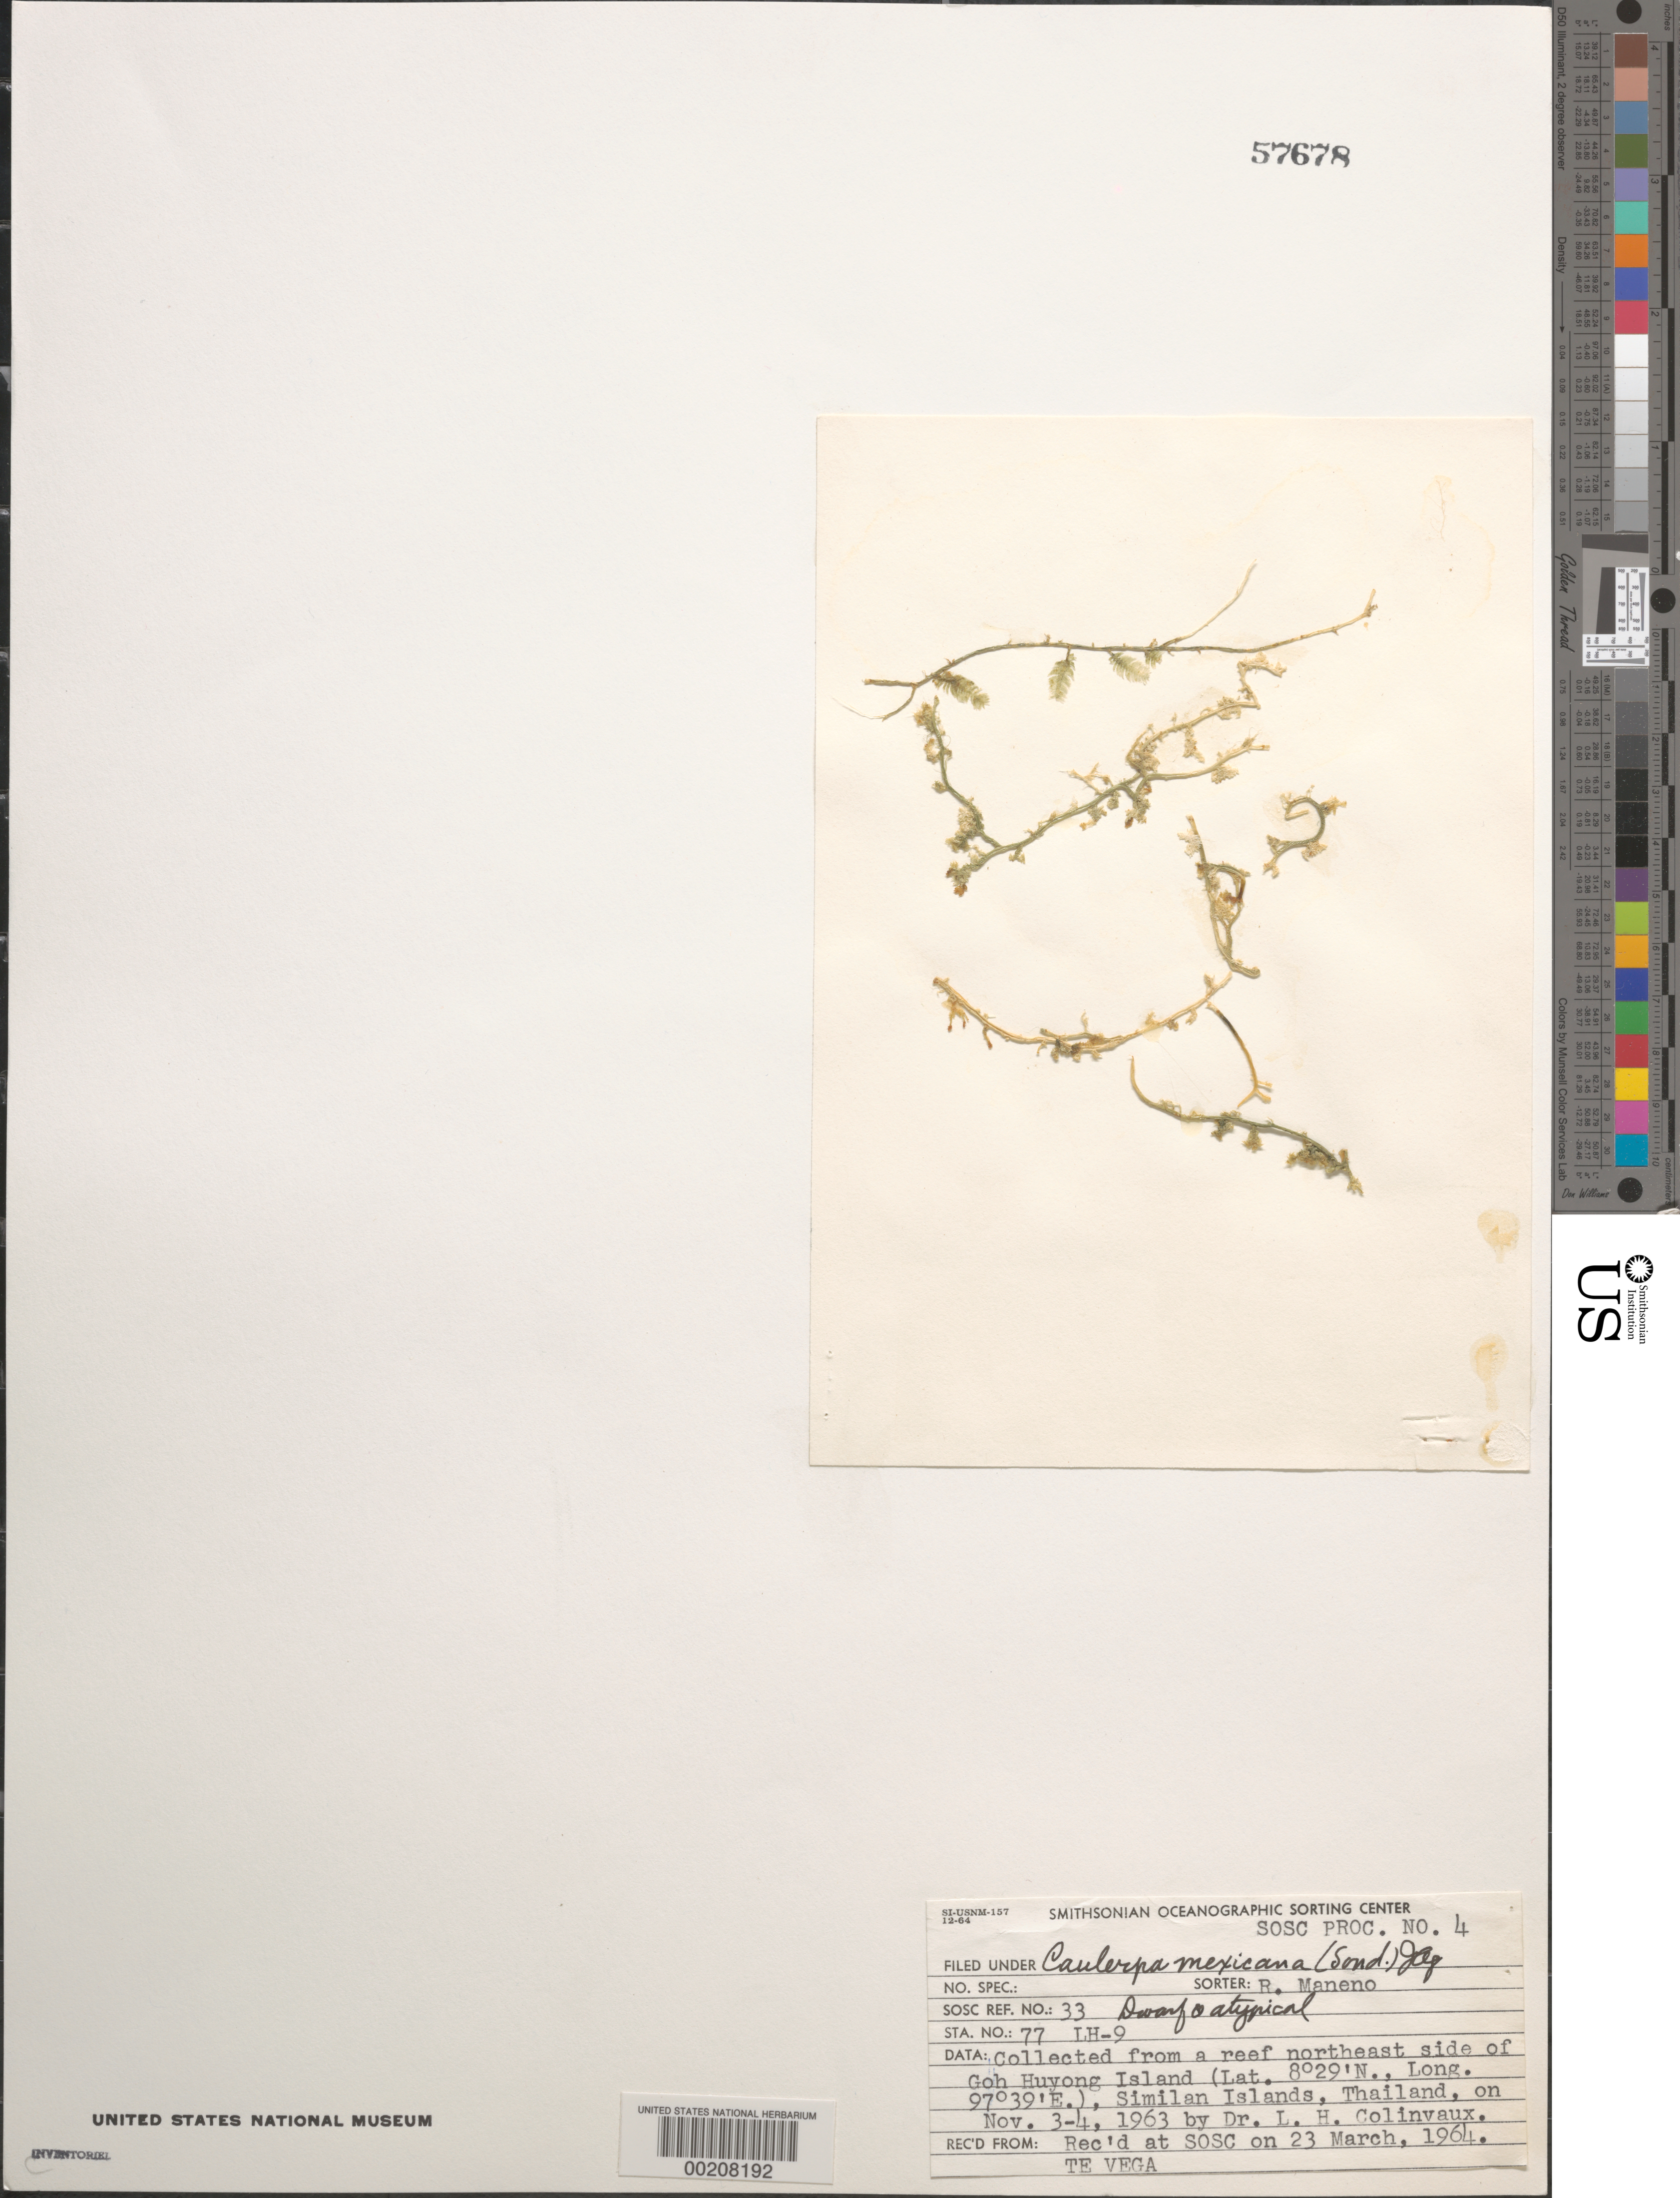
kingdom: Plantae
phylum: Chlorophyta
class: Ulvophyceae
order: Bryopsidales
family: Caulerpaceae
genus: Caulerpa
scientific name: Caulerpa mexicana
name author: Sond. ex Kütz.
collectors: L. Hillis-Colinvaux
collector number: LH-9 & Station 77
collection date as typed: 03 Nov 1963 to 04 Nov 1963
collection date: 1963-11-03/1963-11-04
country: Thailand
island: Goh Huyong Island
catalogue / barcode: US 57678